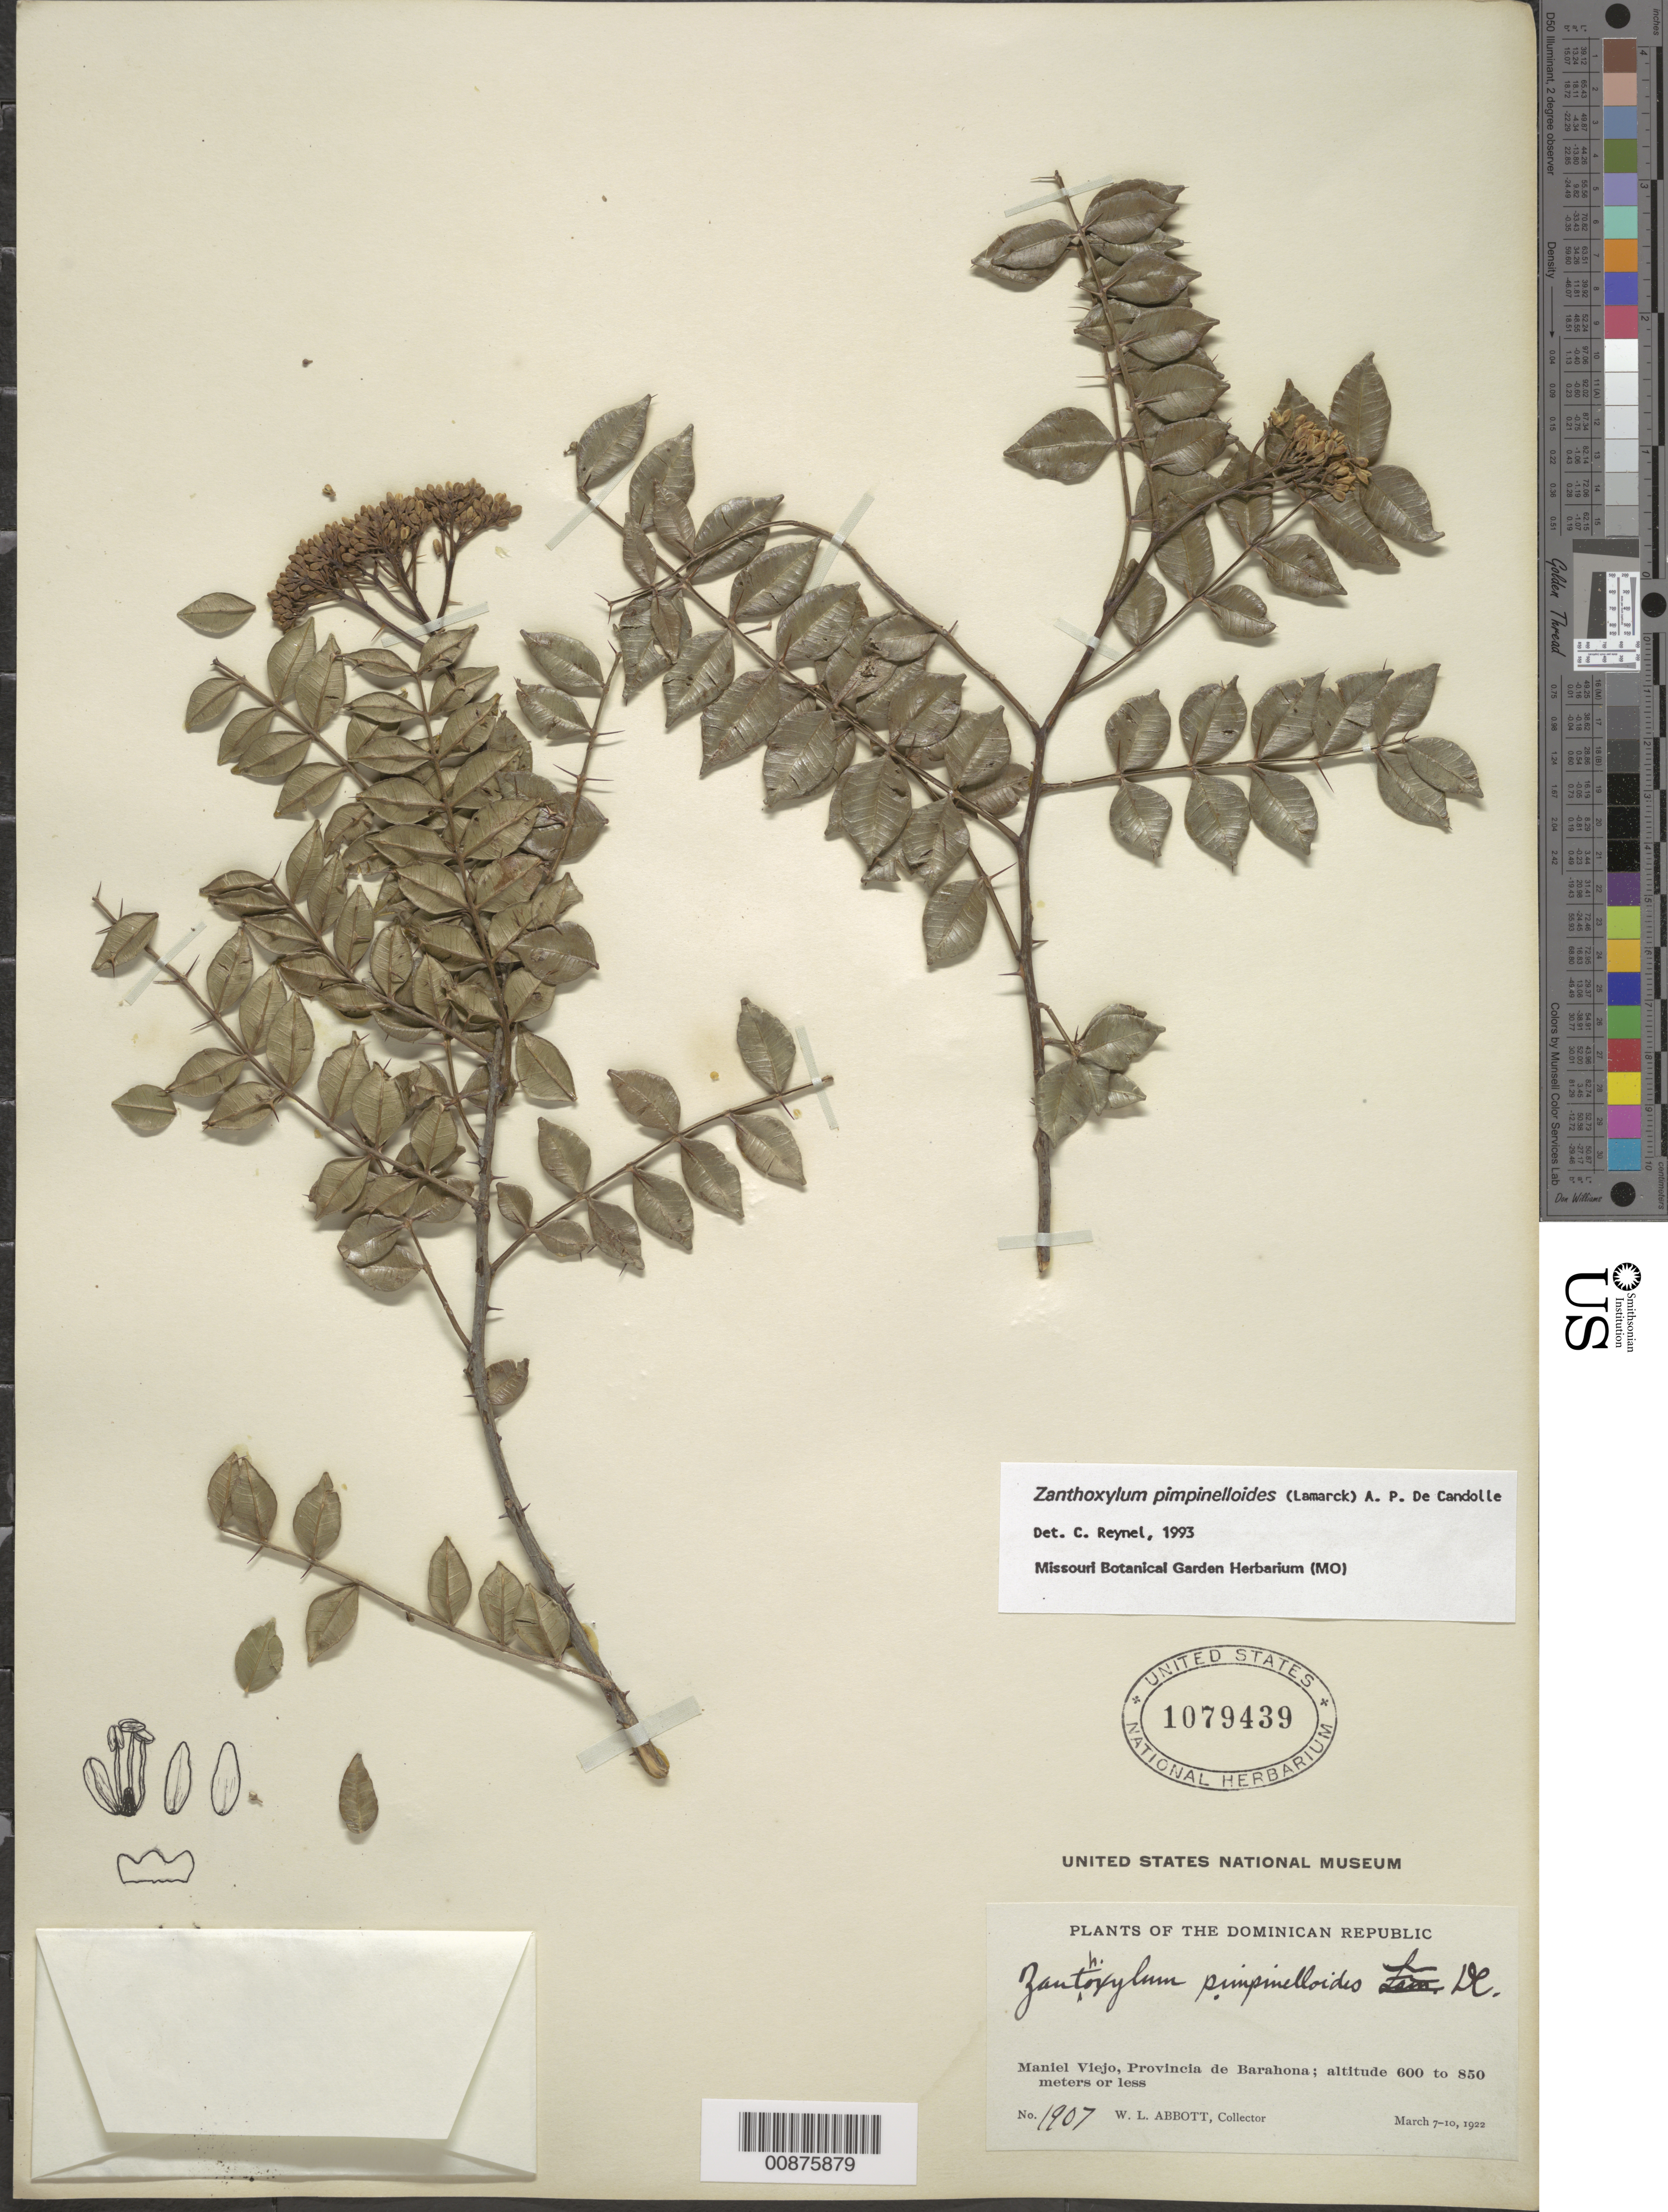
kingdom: Plantae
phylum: Tracheophyta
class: Magnoliopsida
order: Sapindales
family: Rutaceae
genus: Zanthoxylum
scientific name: Zanthoxylum pimpinelloides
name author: (Lam.) DC.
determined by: Reynel, Carlos A., (MO), Missouri Botanical Garden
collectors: W. L. Abbott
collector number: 1907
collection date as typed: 07 Mar 1922 to 10 Mar 1922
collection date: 1922-03-07/1922-03-10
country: Dominican Republic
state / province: Barahona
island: Hispaniola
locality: Maniel Viejo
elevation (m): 600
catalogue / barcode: US 1079439